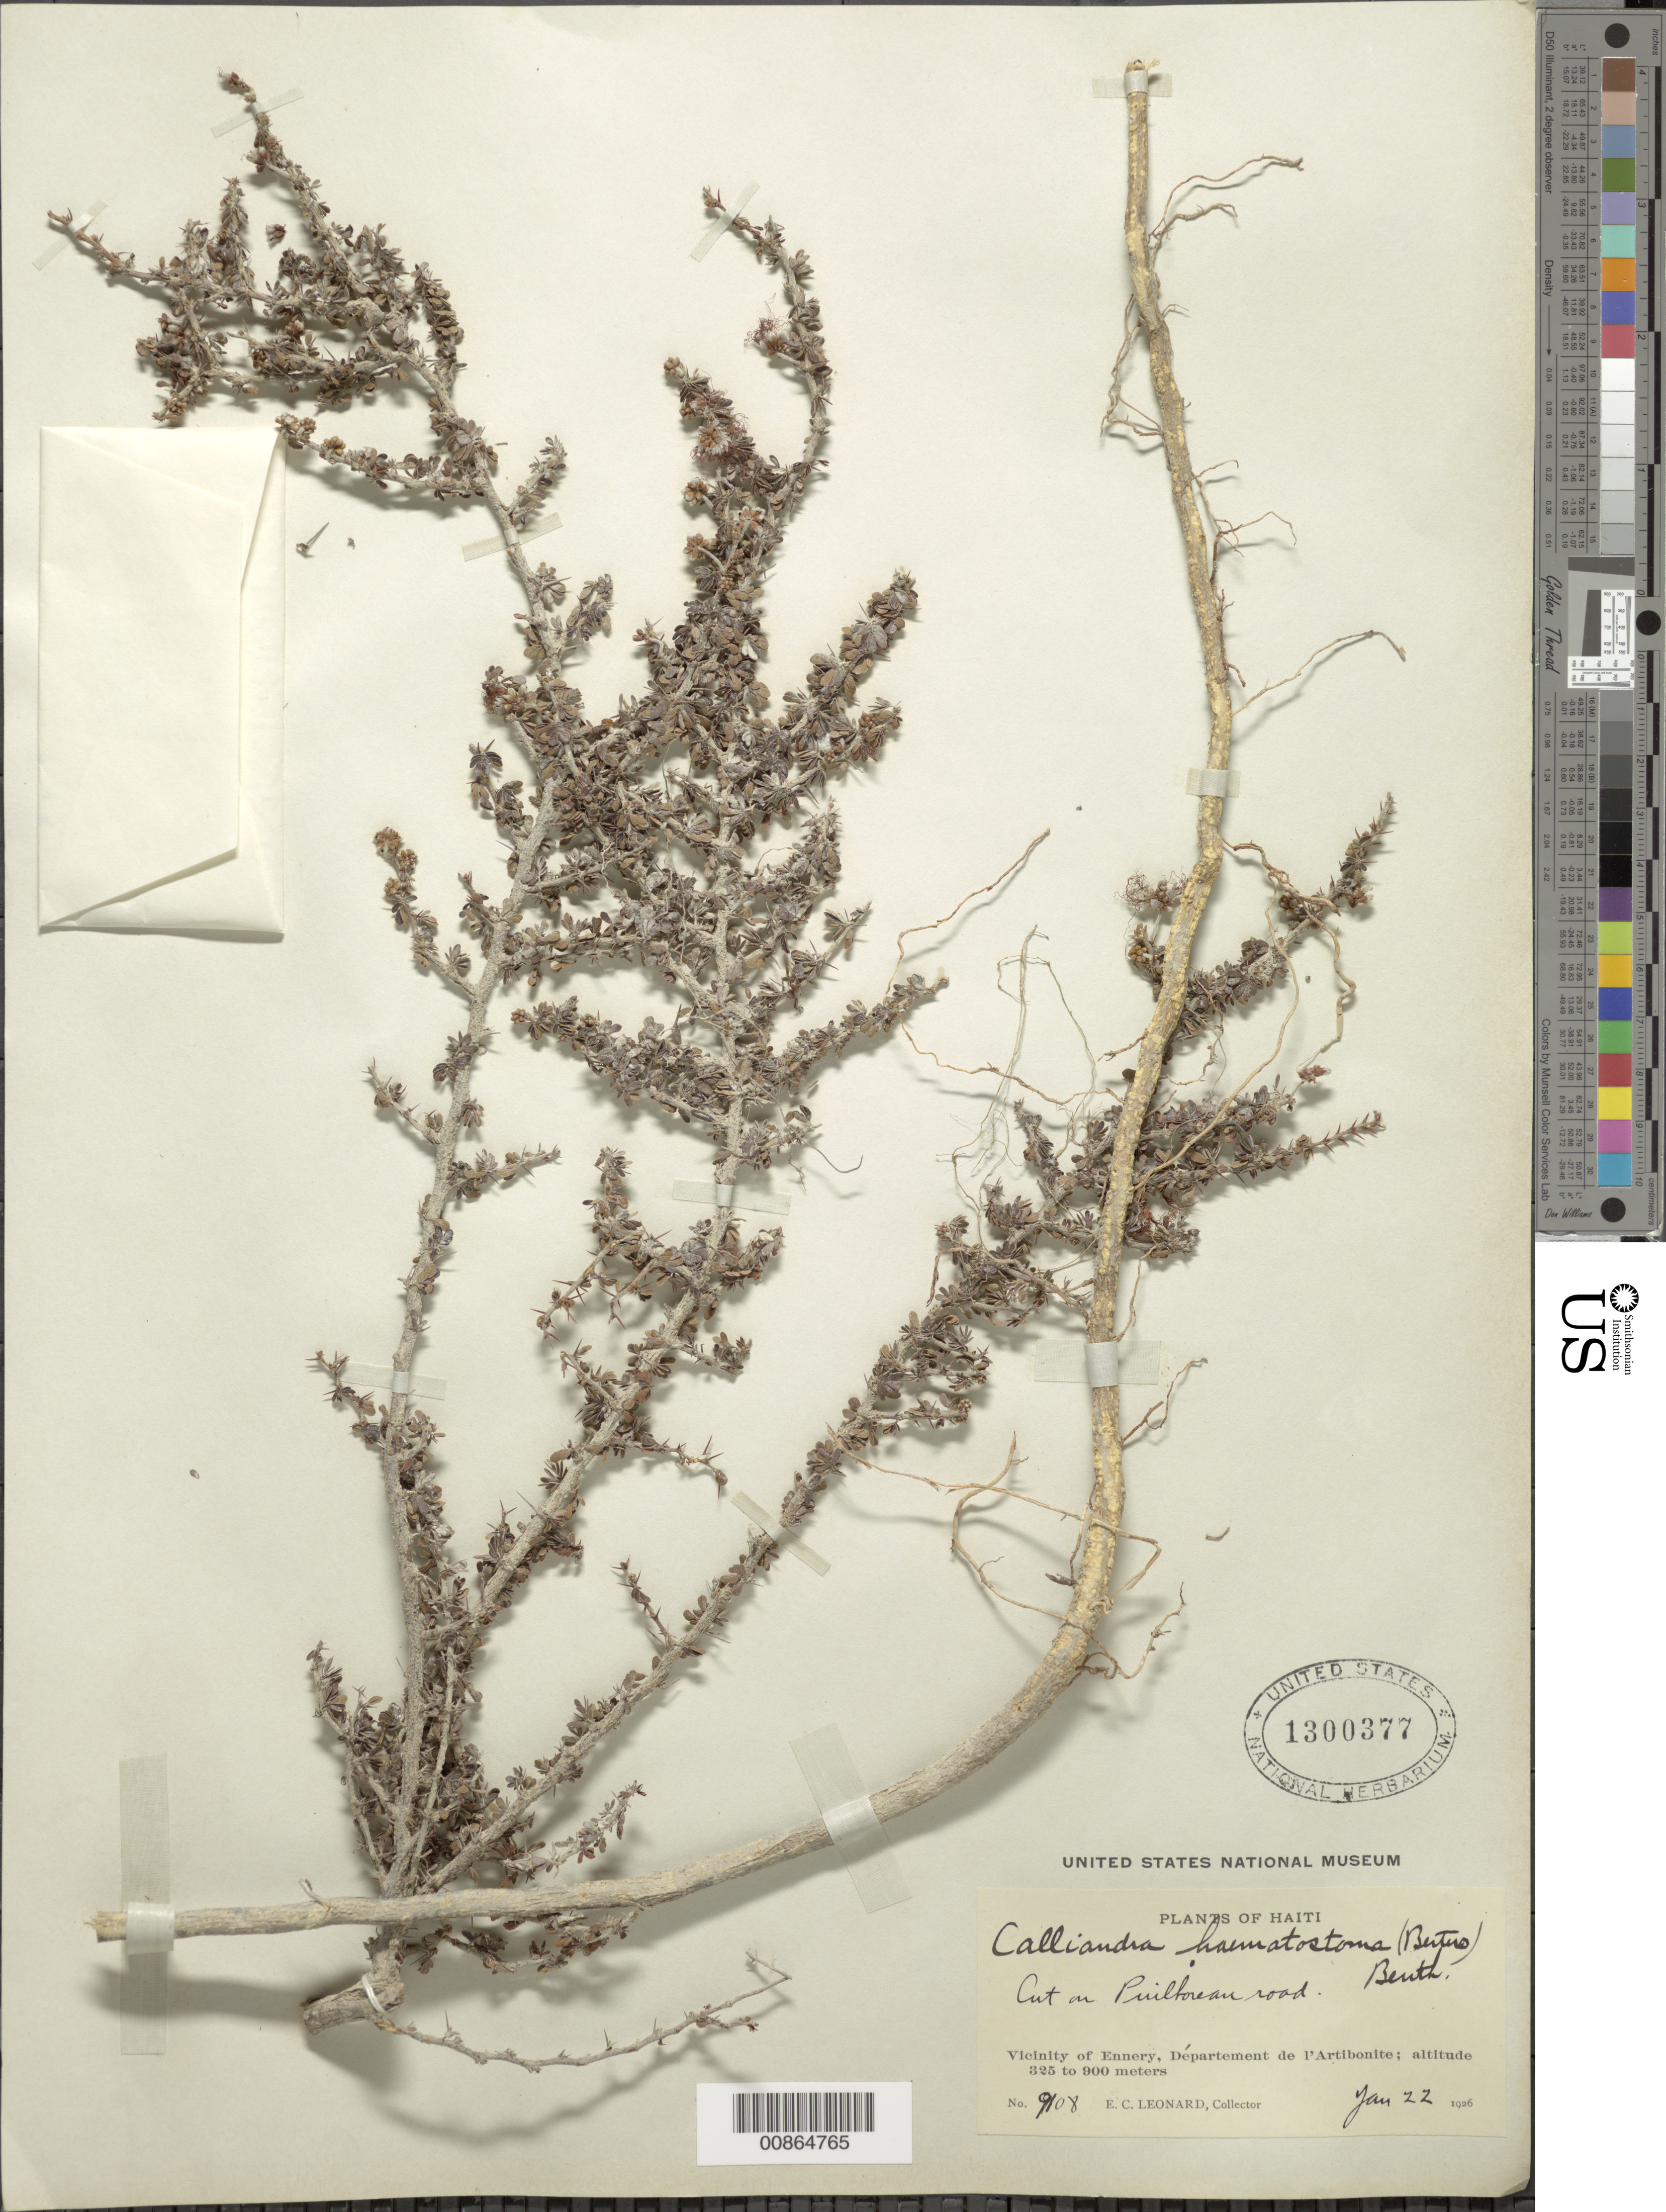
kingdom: Plantae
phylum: Tracheophyta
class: Magnoliopsida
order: Fabales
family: Fabaceae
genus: Calliandra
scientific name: Calliandra haematostoma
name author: (DC.) Urb.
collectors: E. C. Leonard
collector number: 9108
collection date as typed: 22 Jan 1926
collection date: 1926-01-22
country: Haiti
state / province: Artibonite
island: Hispaniola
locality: Vicinity of Ennery. Cut on Puilboreau road.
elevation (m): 325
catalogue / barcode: US 1300377